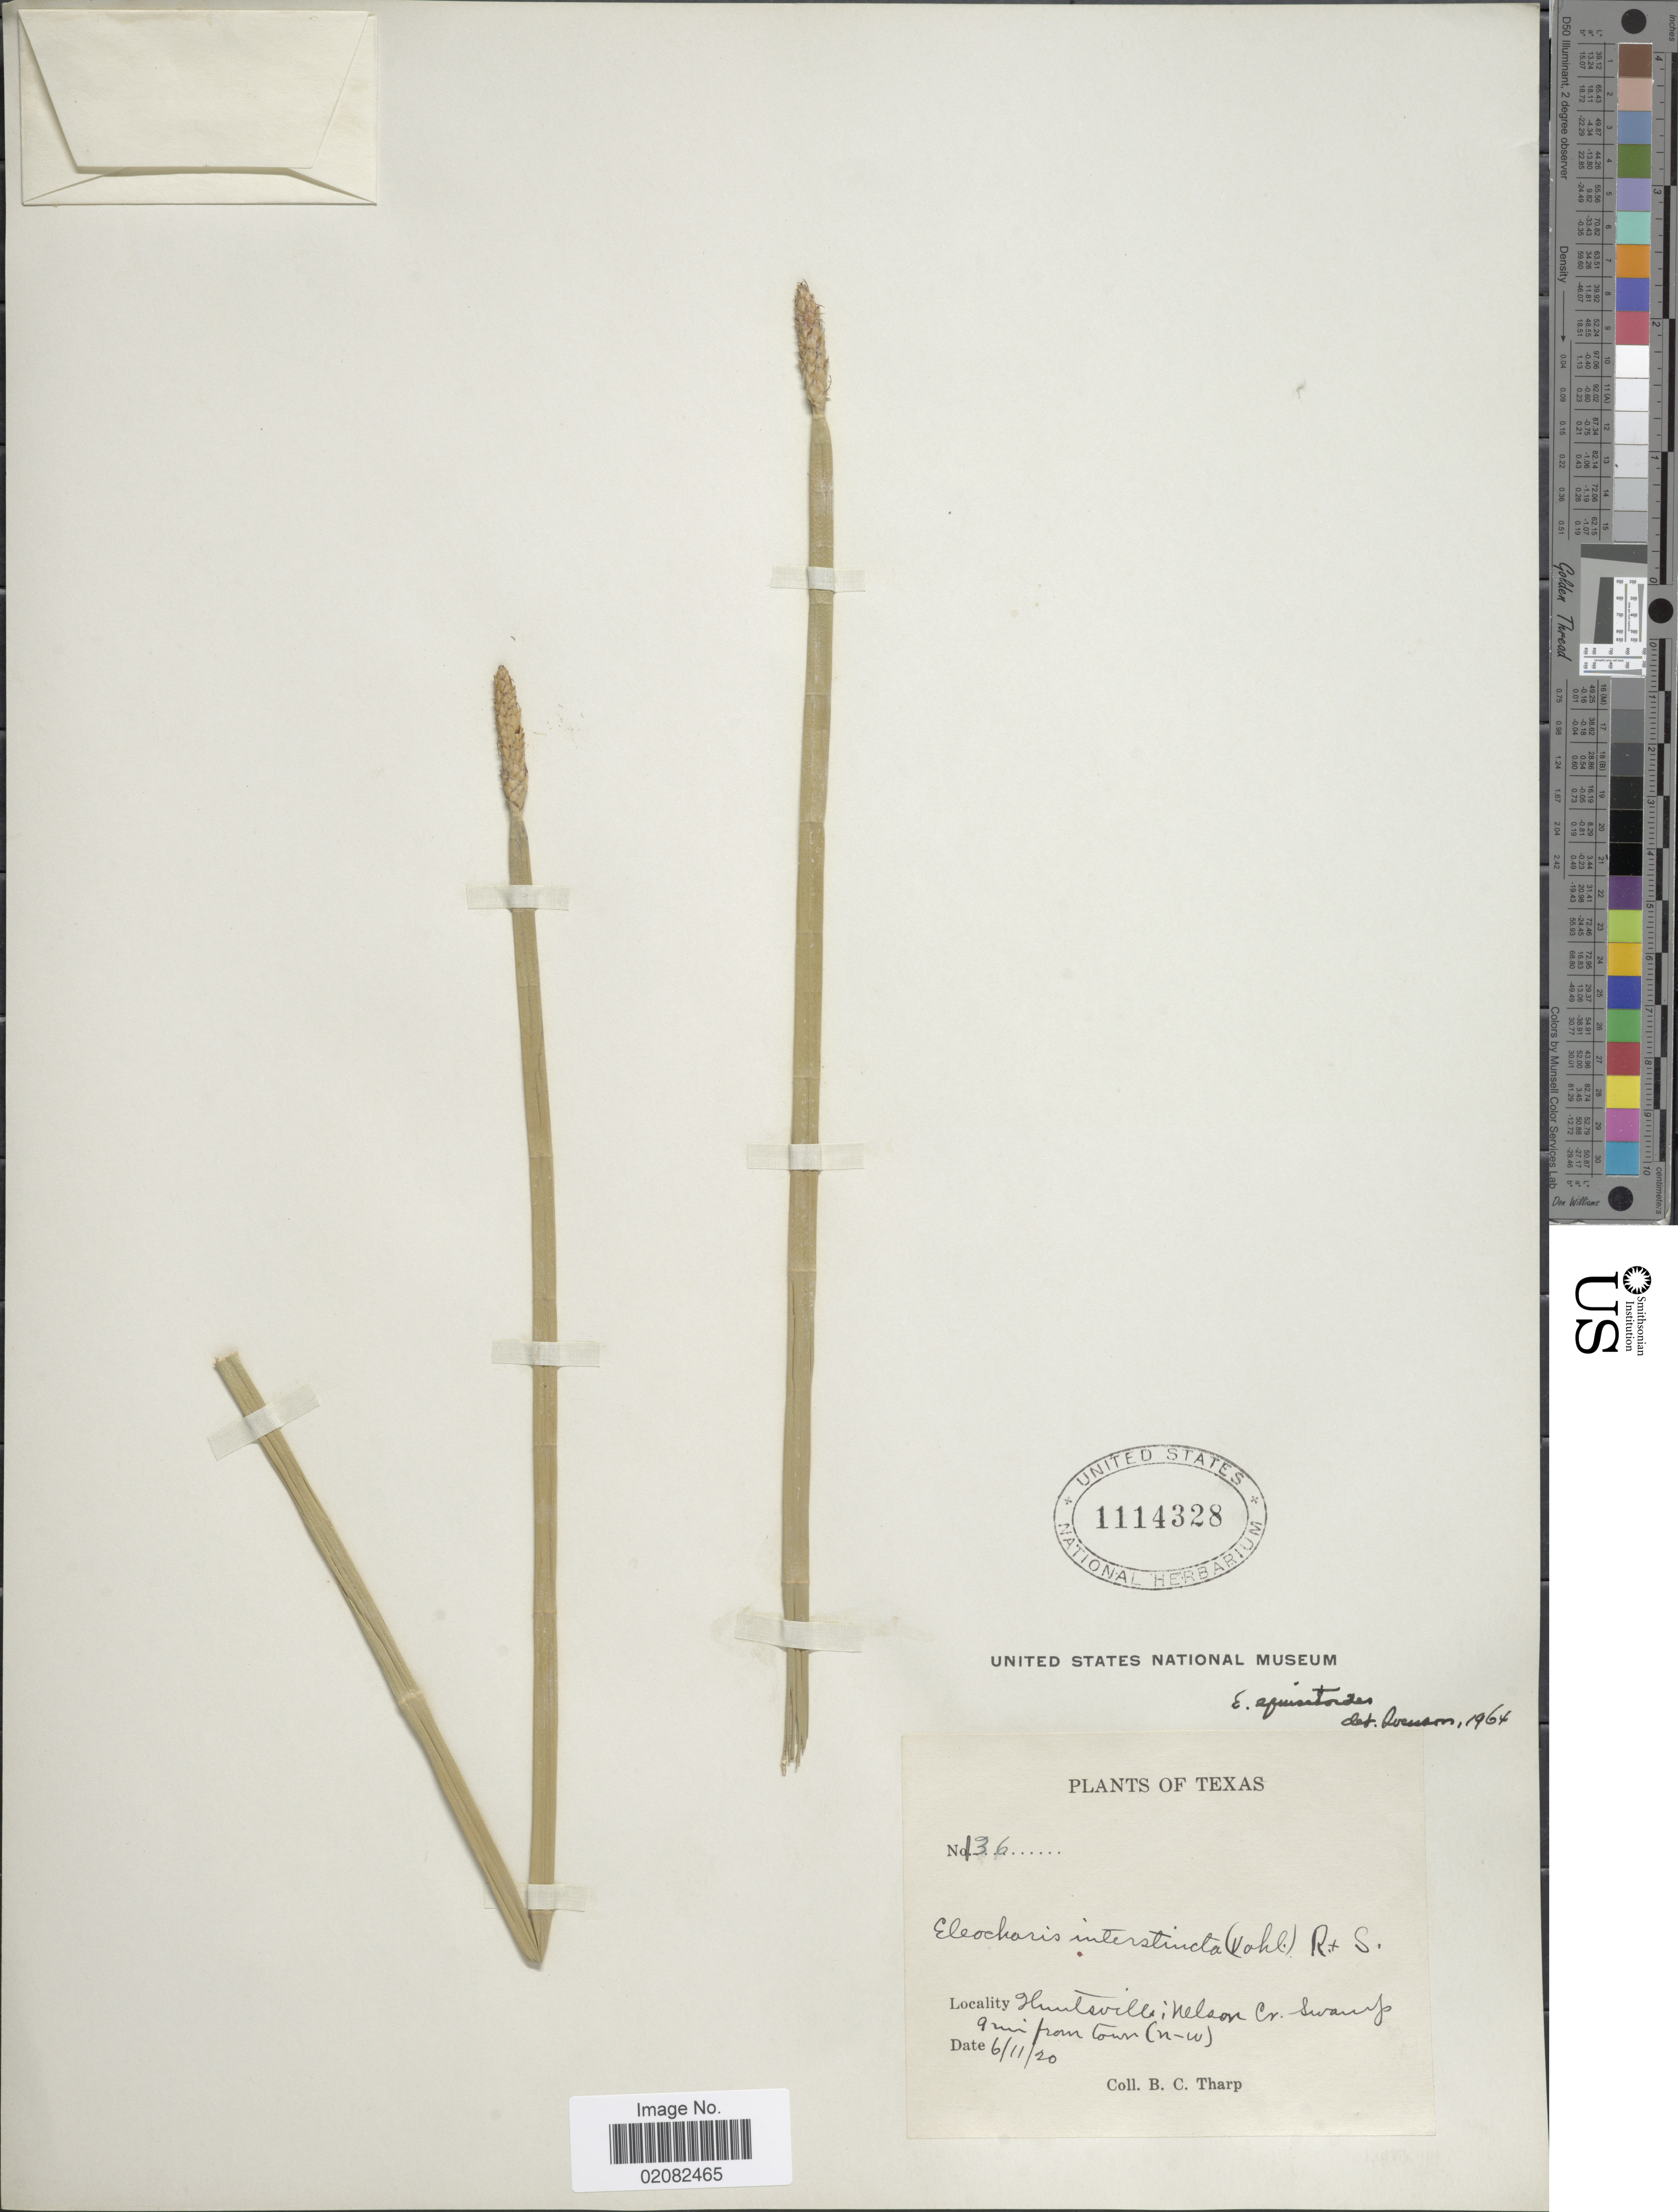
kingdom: Plantae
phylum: Tracheophyta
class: Liliopsida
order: Poales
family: Cyperaceae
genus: Eleocharis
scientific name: Eleocharis equisetoides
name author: (Elliott) Torr.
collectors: B. C. Tharp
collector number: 136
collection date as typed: Transcribed d/m/y: 11/6/20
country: United States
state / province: Texas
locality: Huntsville, Nelson Cr. Swamp, 9 mi from town (N-W)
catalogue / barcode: US 1114328